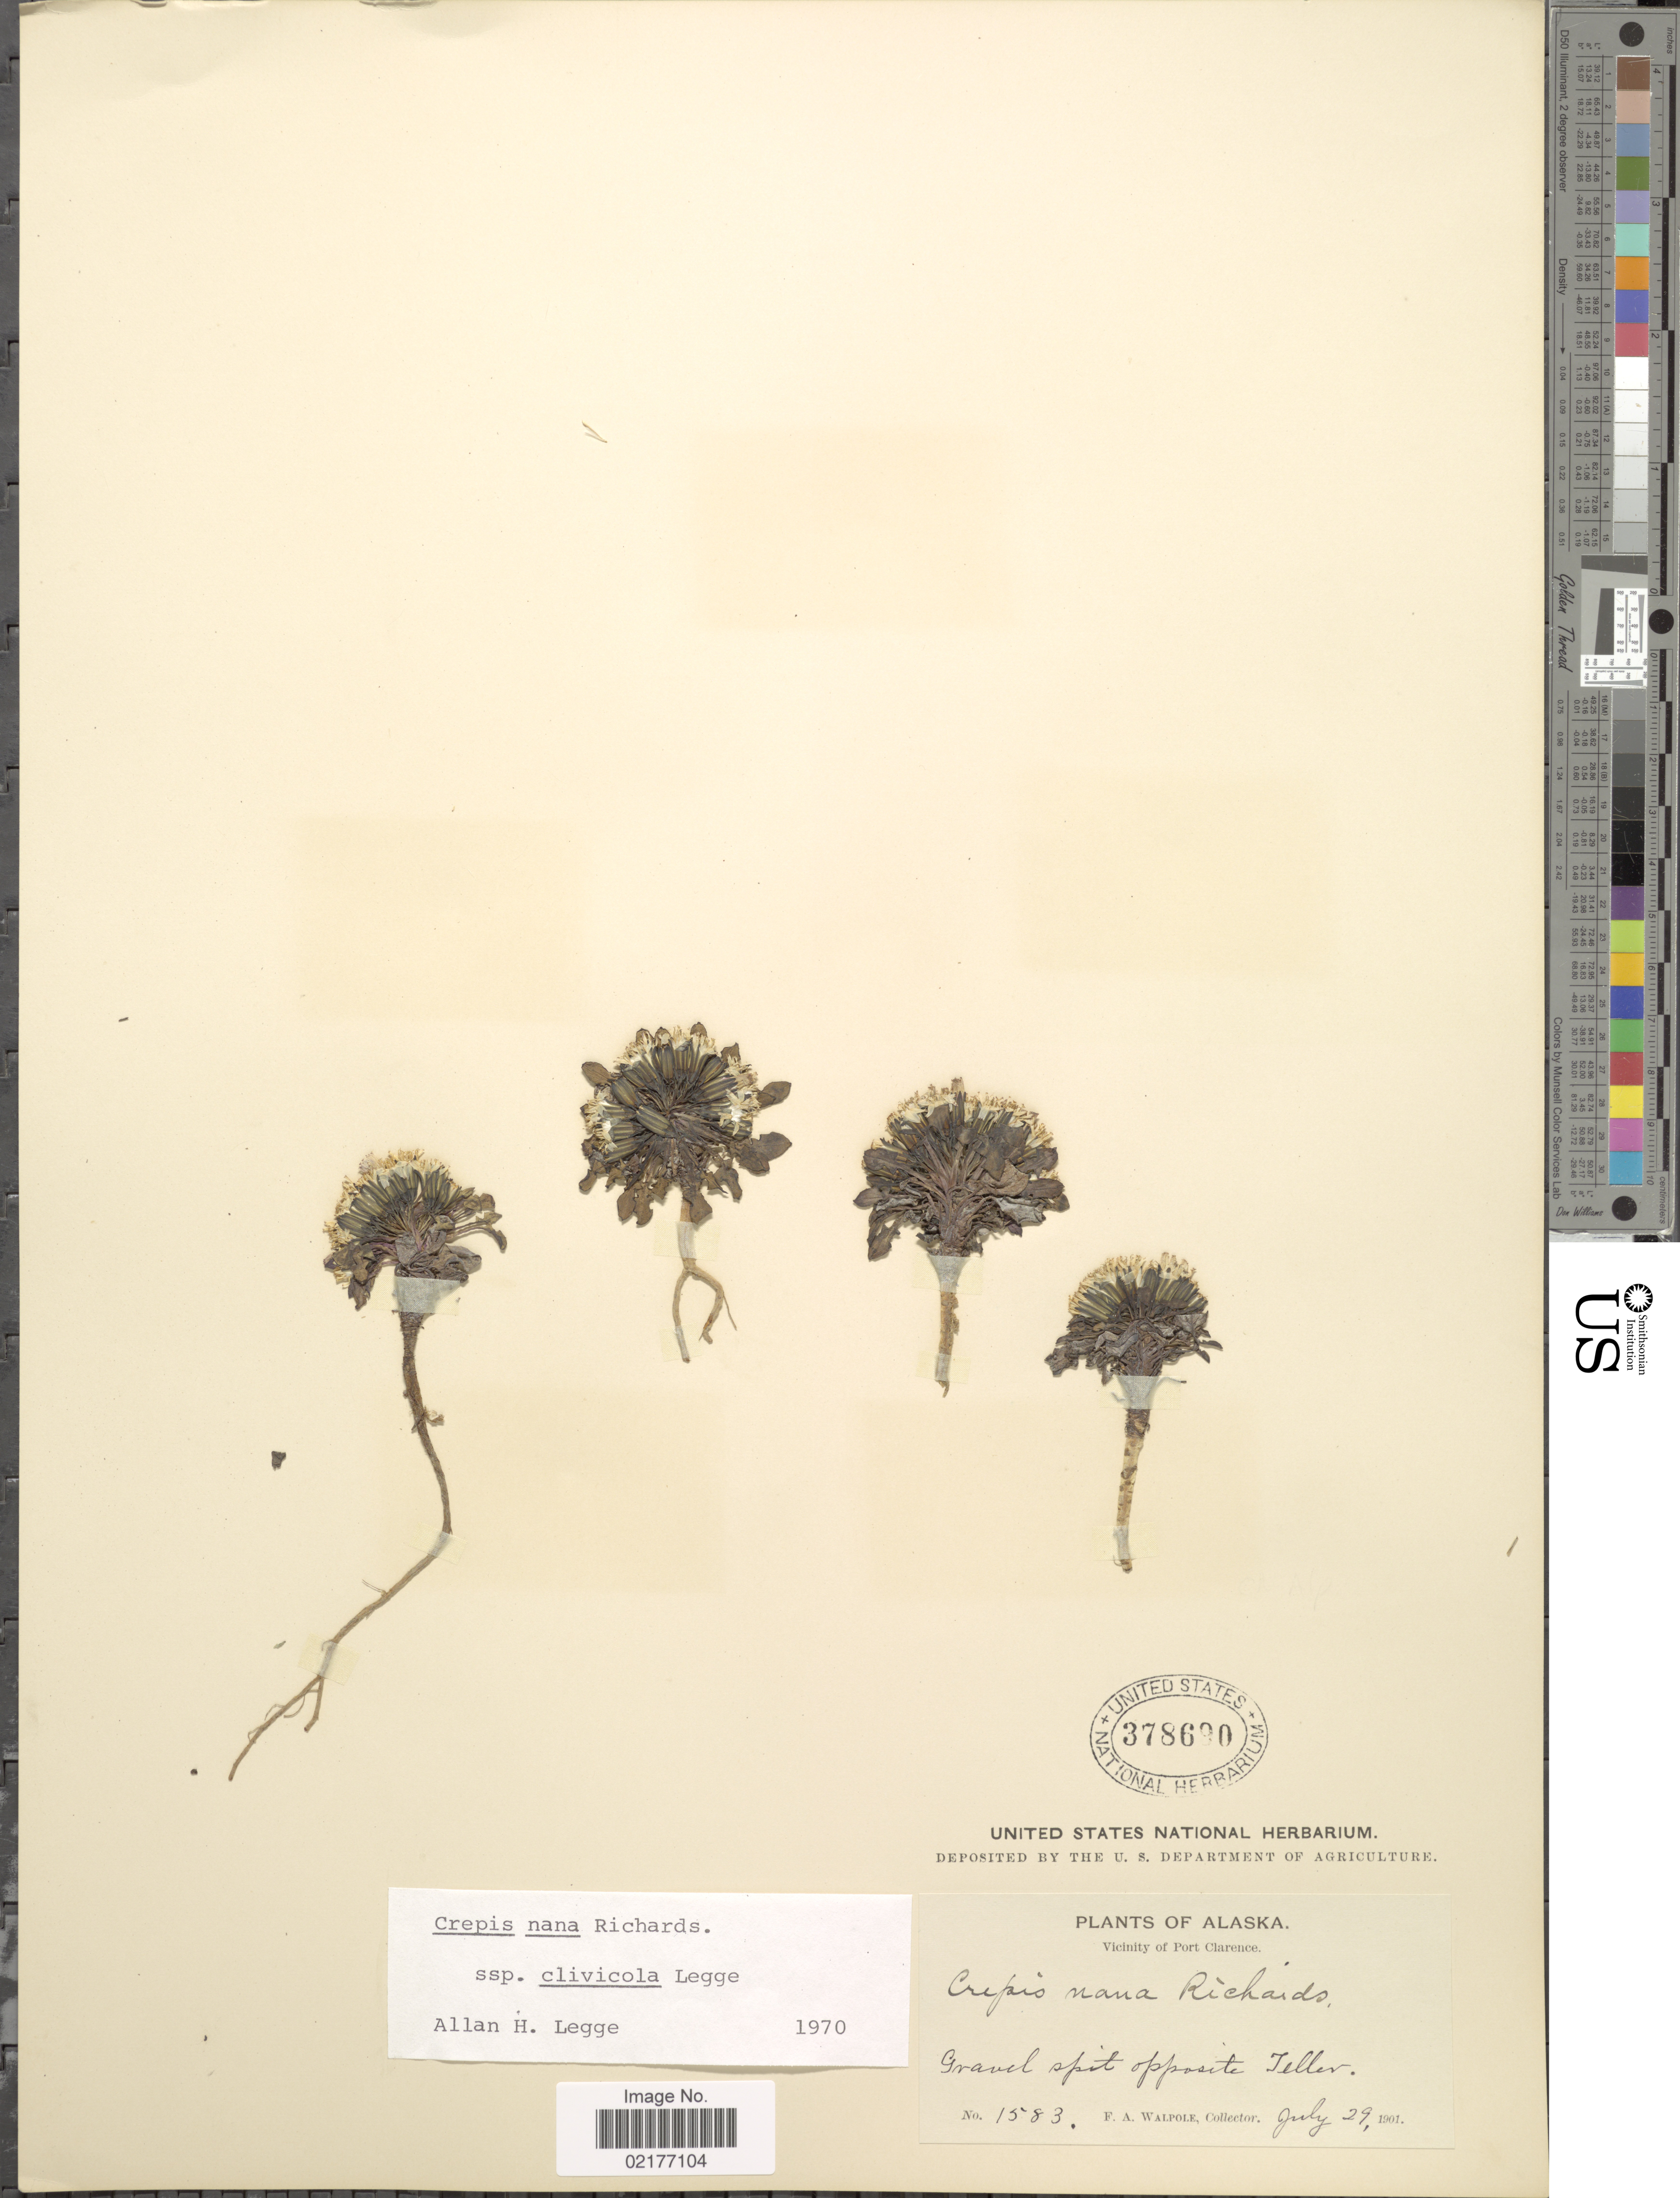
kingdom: Plantae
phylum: Tracheophyta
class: Magnoliopsida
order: Asterales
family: Asteraceae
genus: Askellia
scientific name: Askellia pygmaea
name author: (Ledeb.) Sennikov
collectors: F. Walpole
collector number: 1583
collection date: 1901-07-29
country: United States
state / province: Alaska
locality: Vicinity of Port Clarence,Gravel spit opposite Teller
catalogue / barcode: US 378690